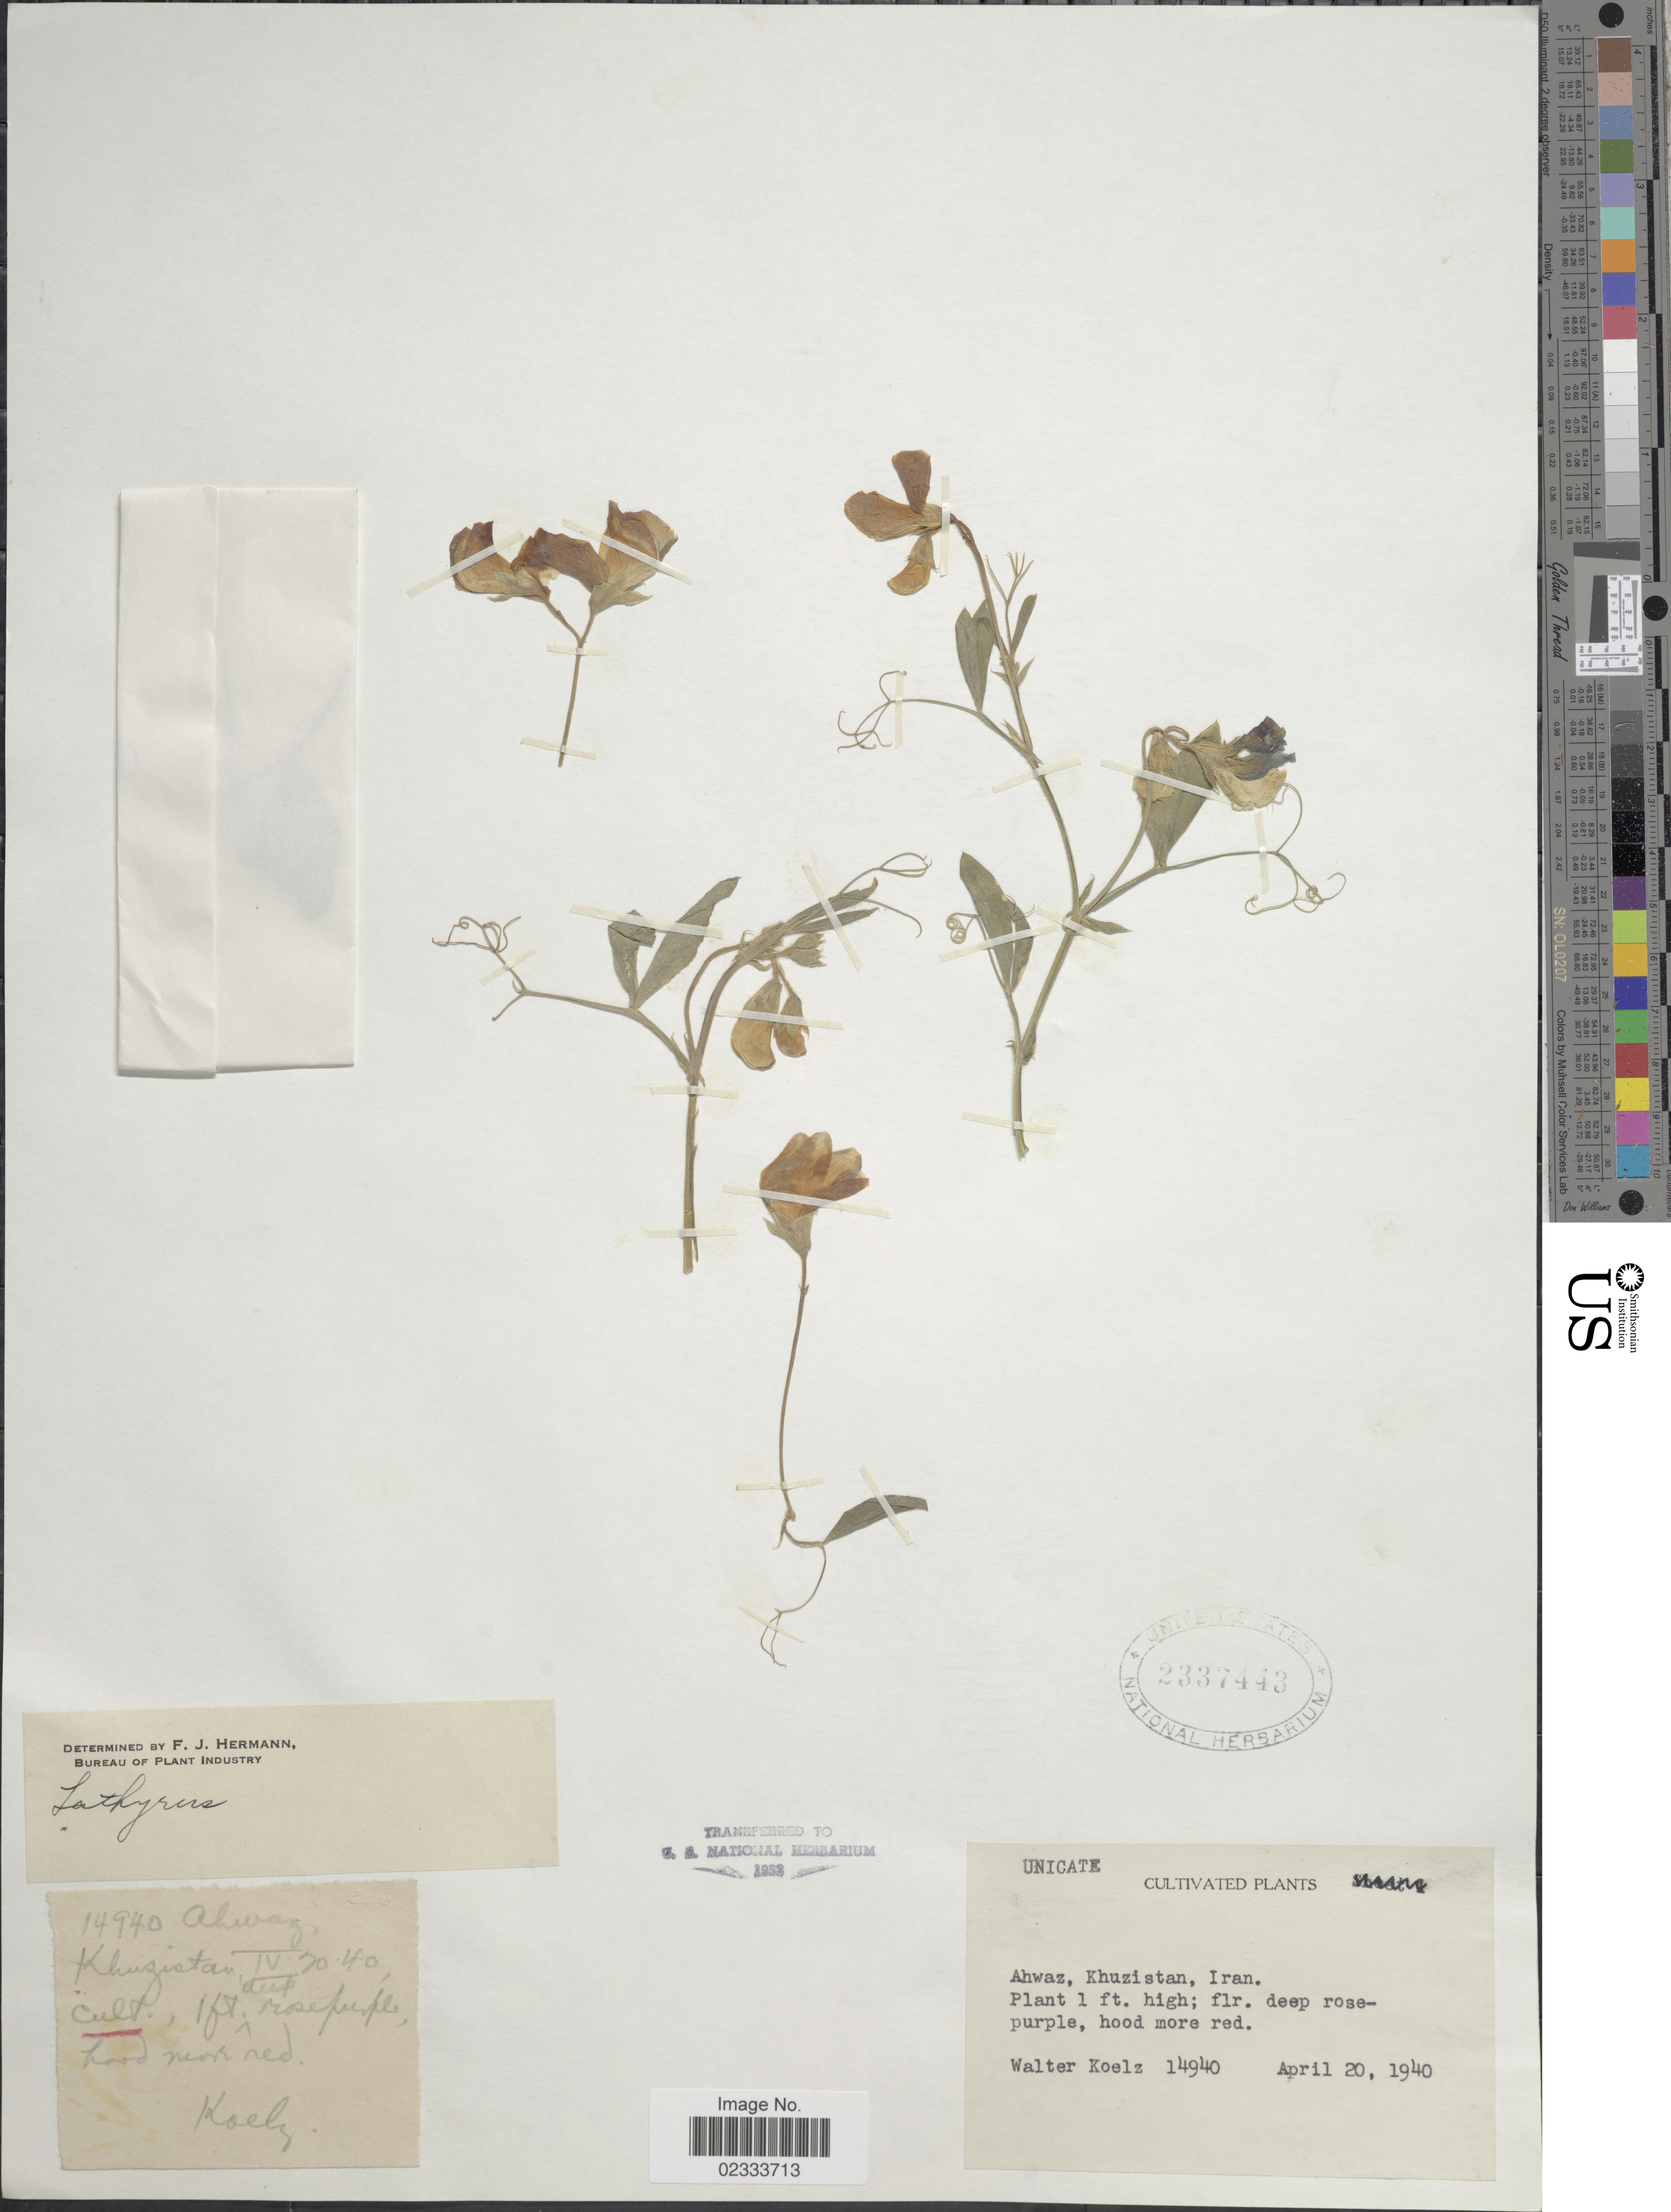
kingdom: Plantae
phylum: Tracheophyta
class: Magnoliopsida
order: Fabales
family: Fabaceae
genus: Lathyrus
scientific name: Lathyrus sp.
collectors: W. N. Koelz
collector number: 14940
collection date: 1940-04-20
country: Iran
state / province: Khuzestan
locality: Ahwaz, Khuzistan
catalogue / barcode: US 2337443